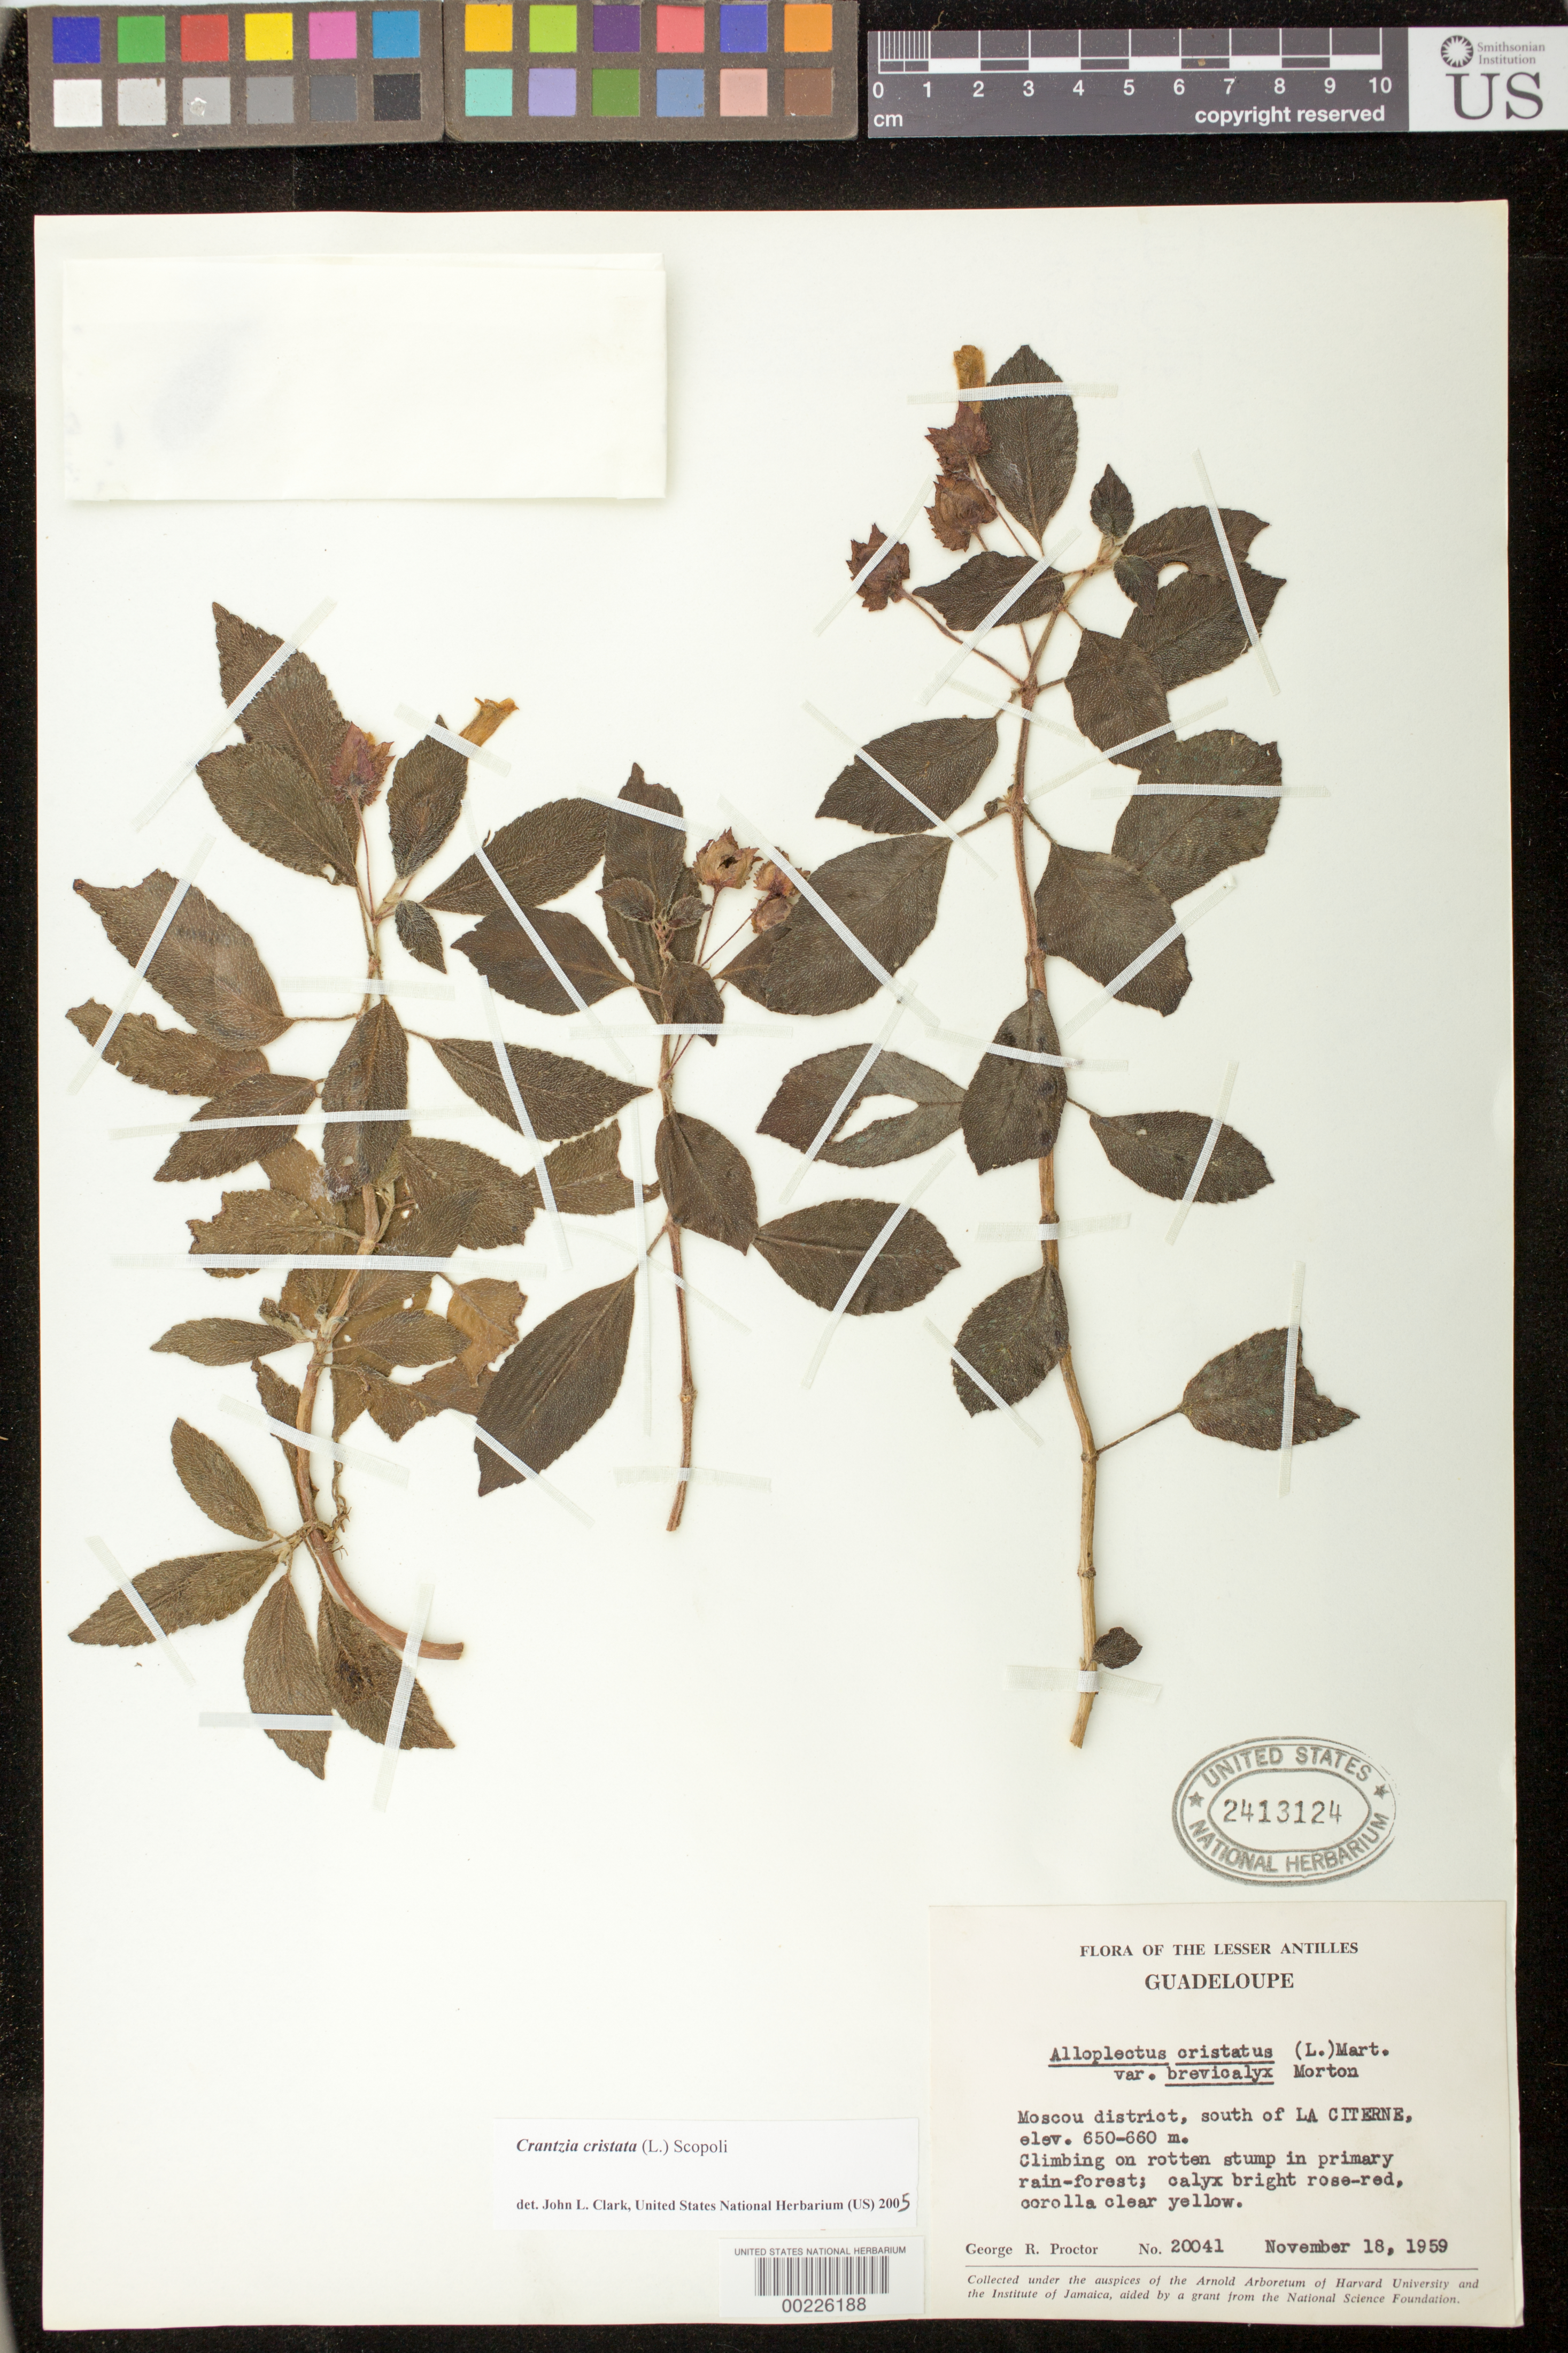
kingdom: Plantae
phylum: Tracheophyta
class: Magnoliopsida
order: Lamiales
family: Gesneriaceae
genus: Crantzia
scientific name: Crantzia cristata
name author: (L.) Scop. ex Fritsch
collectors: G. R. Proctor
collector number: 20041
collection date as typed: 18 Nov 1959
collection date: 1959-11-18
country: Guadeloupe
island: Basse Terre [Guadeloupe]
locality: Moscou District, S of La Citerne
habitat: Climbing on rotten stump in primary rain-forest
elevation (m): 650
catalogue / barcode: US 2413124